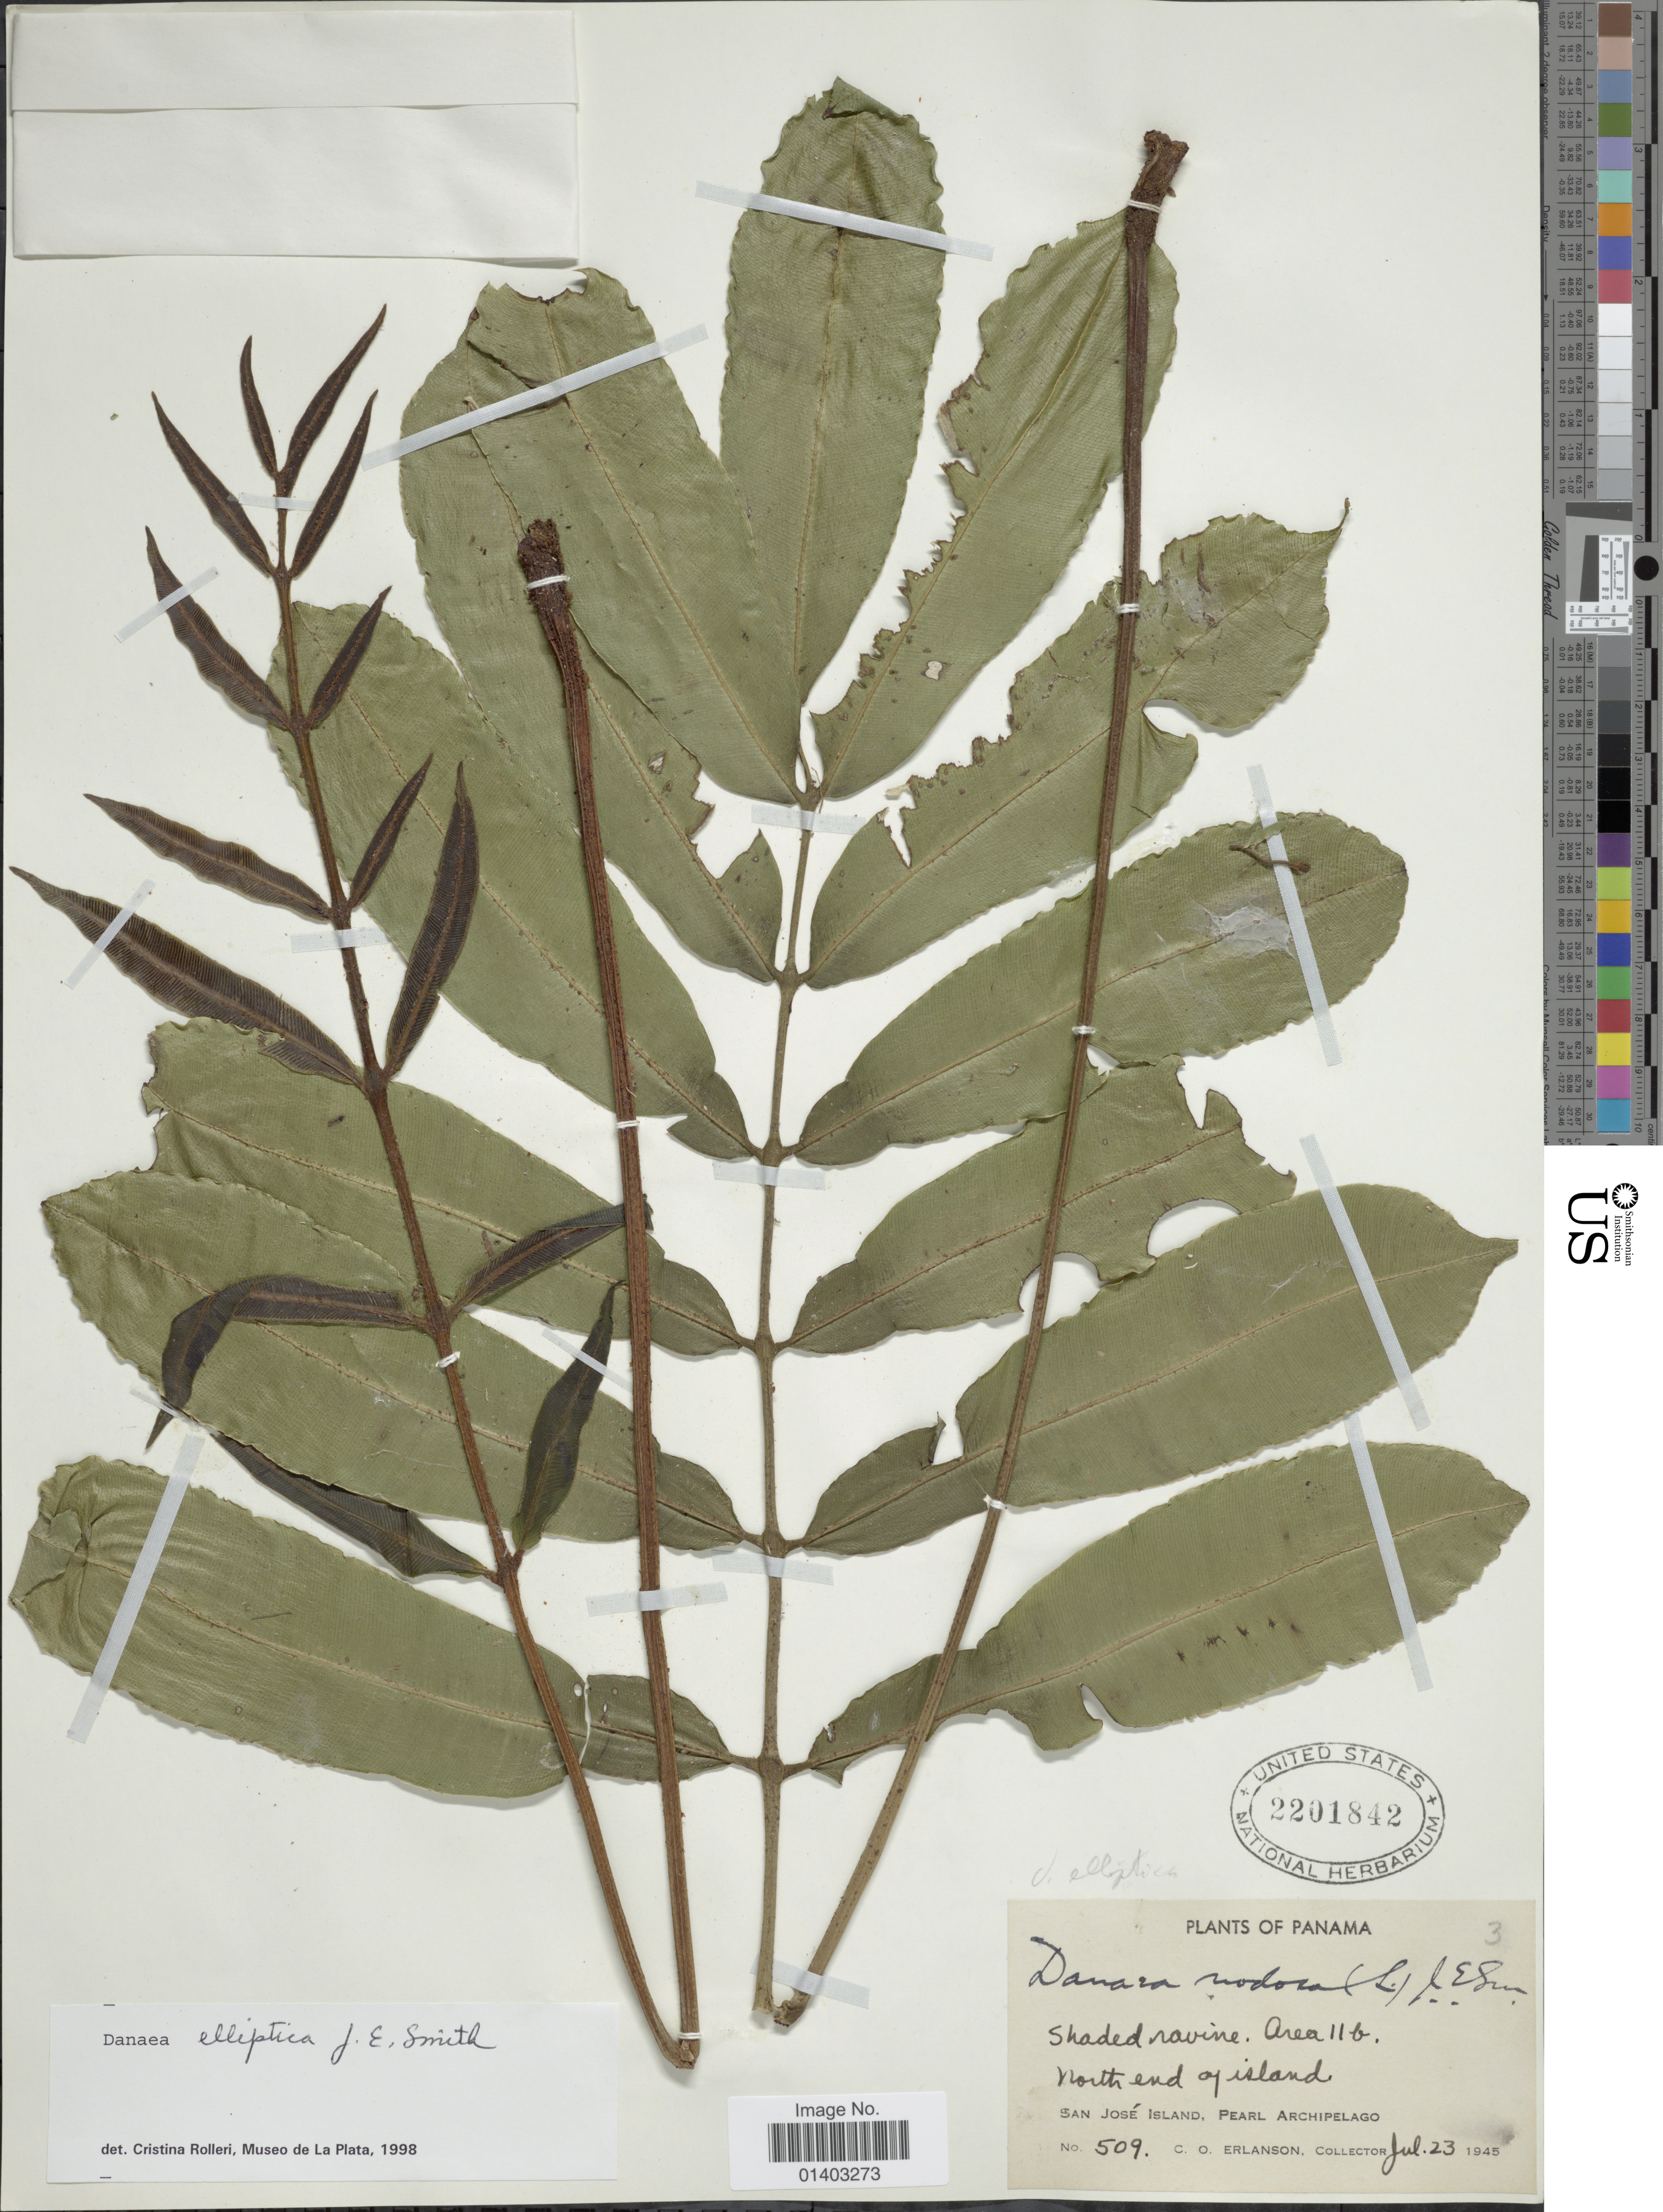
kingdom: Plantae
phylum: Tracheophyta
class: Polypodiopsida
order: Marattiales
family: Marattiaceae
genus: Danaea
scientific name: Danaea elliptica subsp. elliptica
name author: Sm.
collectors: C. O. Erlanson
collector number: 509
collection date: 1945-07-23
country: Panama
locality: North end of island, San José, Pearl Archipelago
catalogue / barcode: US 2201842